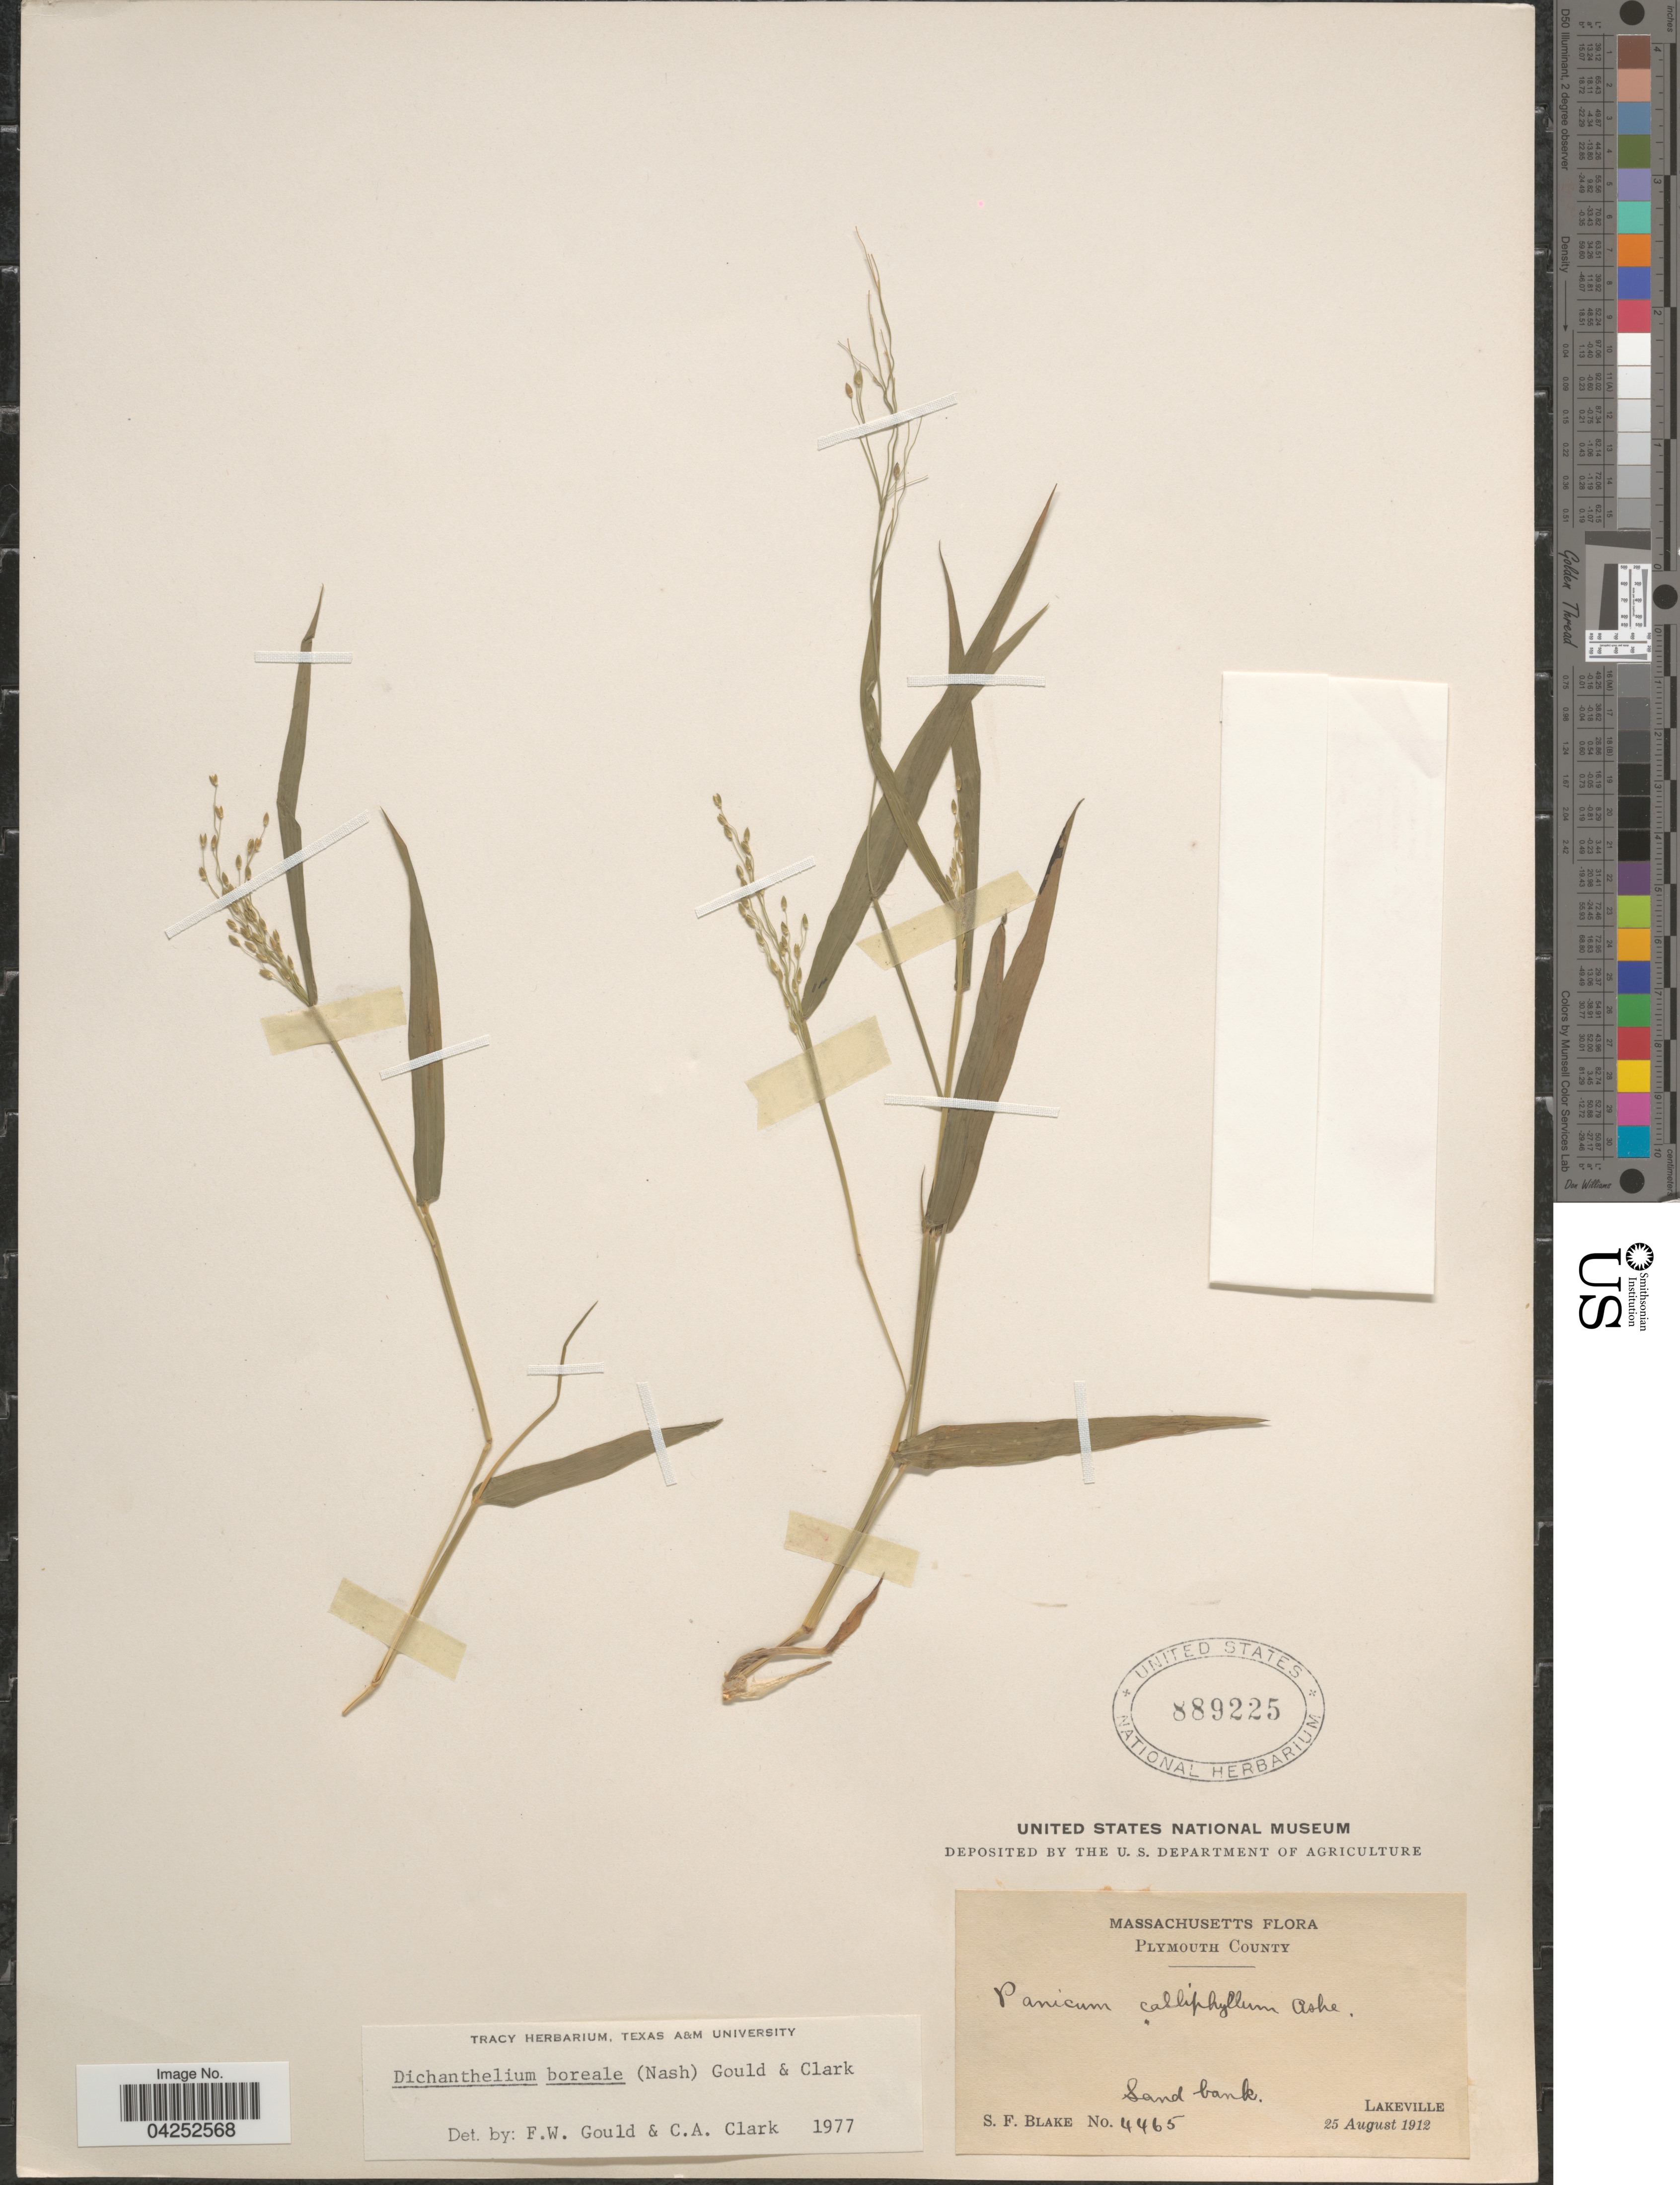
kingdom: Plantae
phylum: Tracheophyta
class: Liliopsida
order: Poales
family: Poaceae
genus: Dichanthelium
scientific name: Dichanthelium boreale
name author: (Nash) Freckmann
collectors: S. Blake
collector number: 4465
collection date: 1912-08-25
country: United States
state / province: Massachusetts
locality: Plymouth County. Lakeville.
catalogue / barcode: US 889225